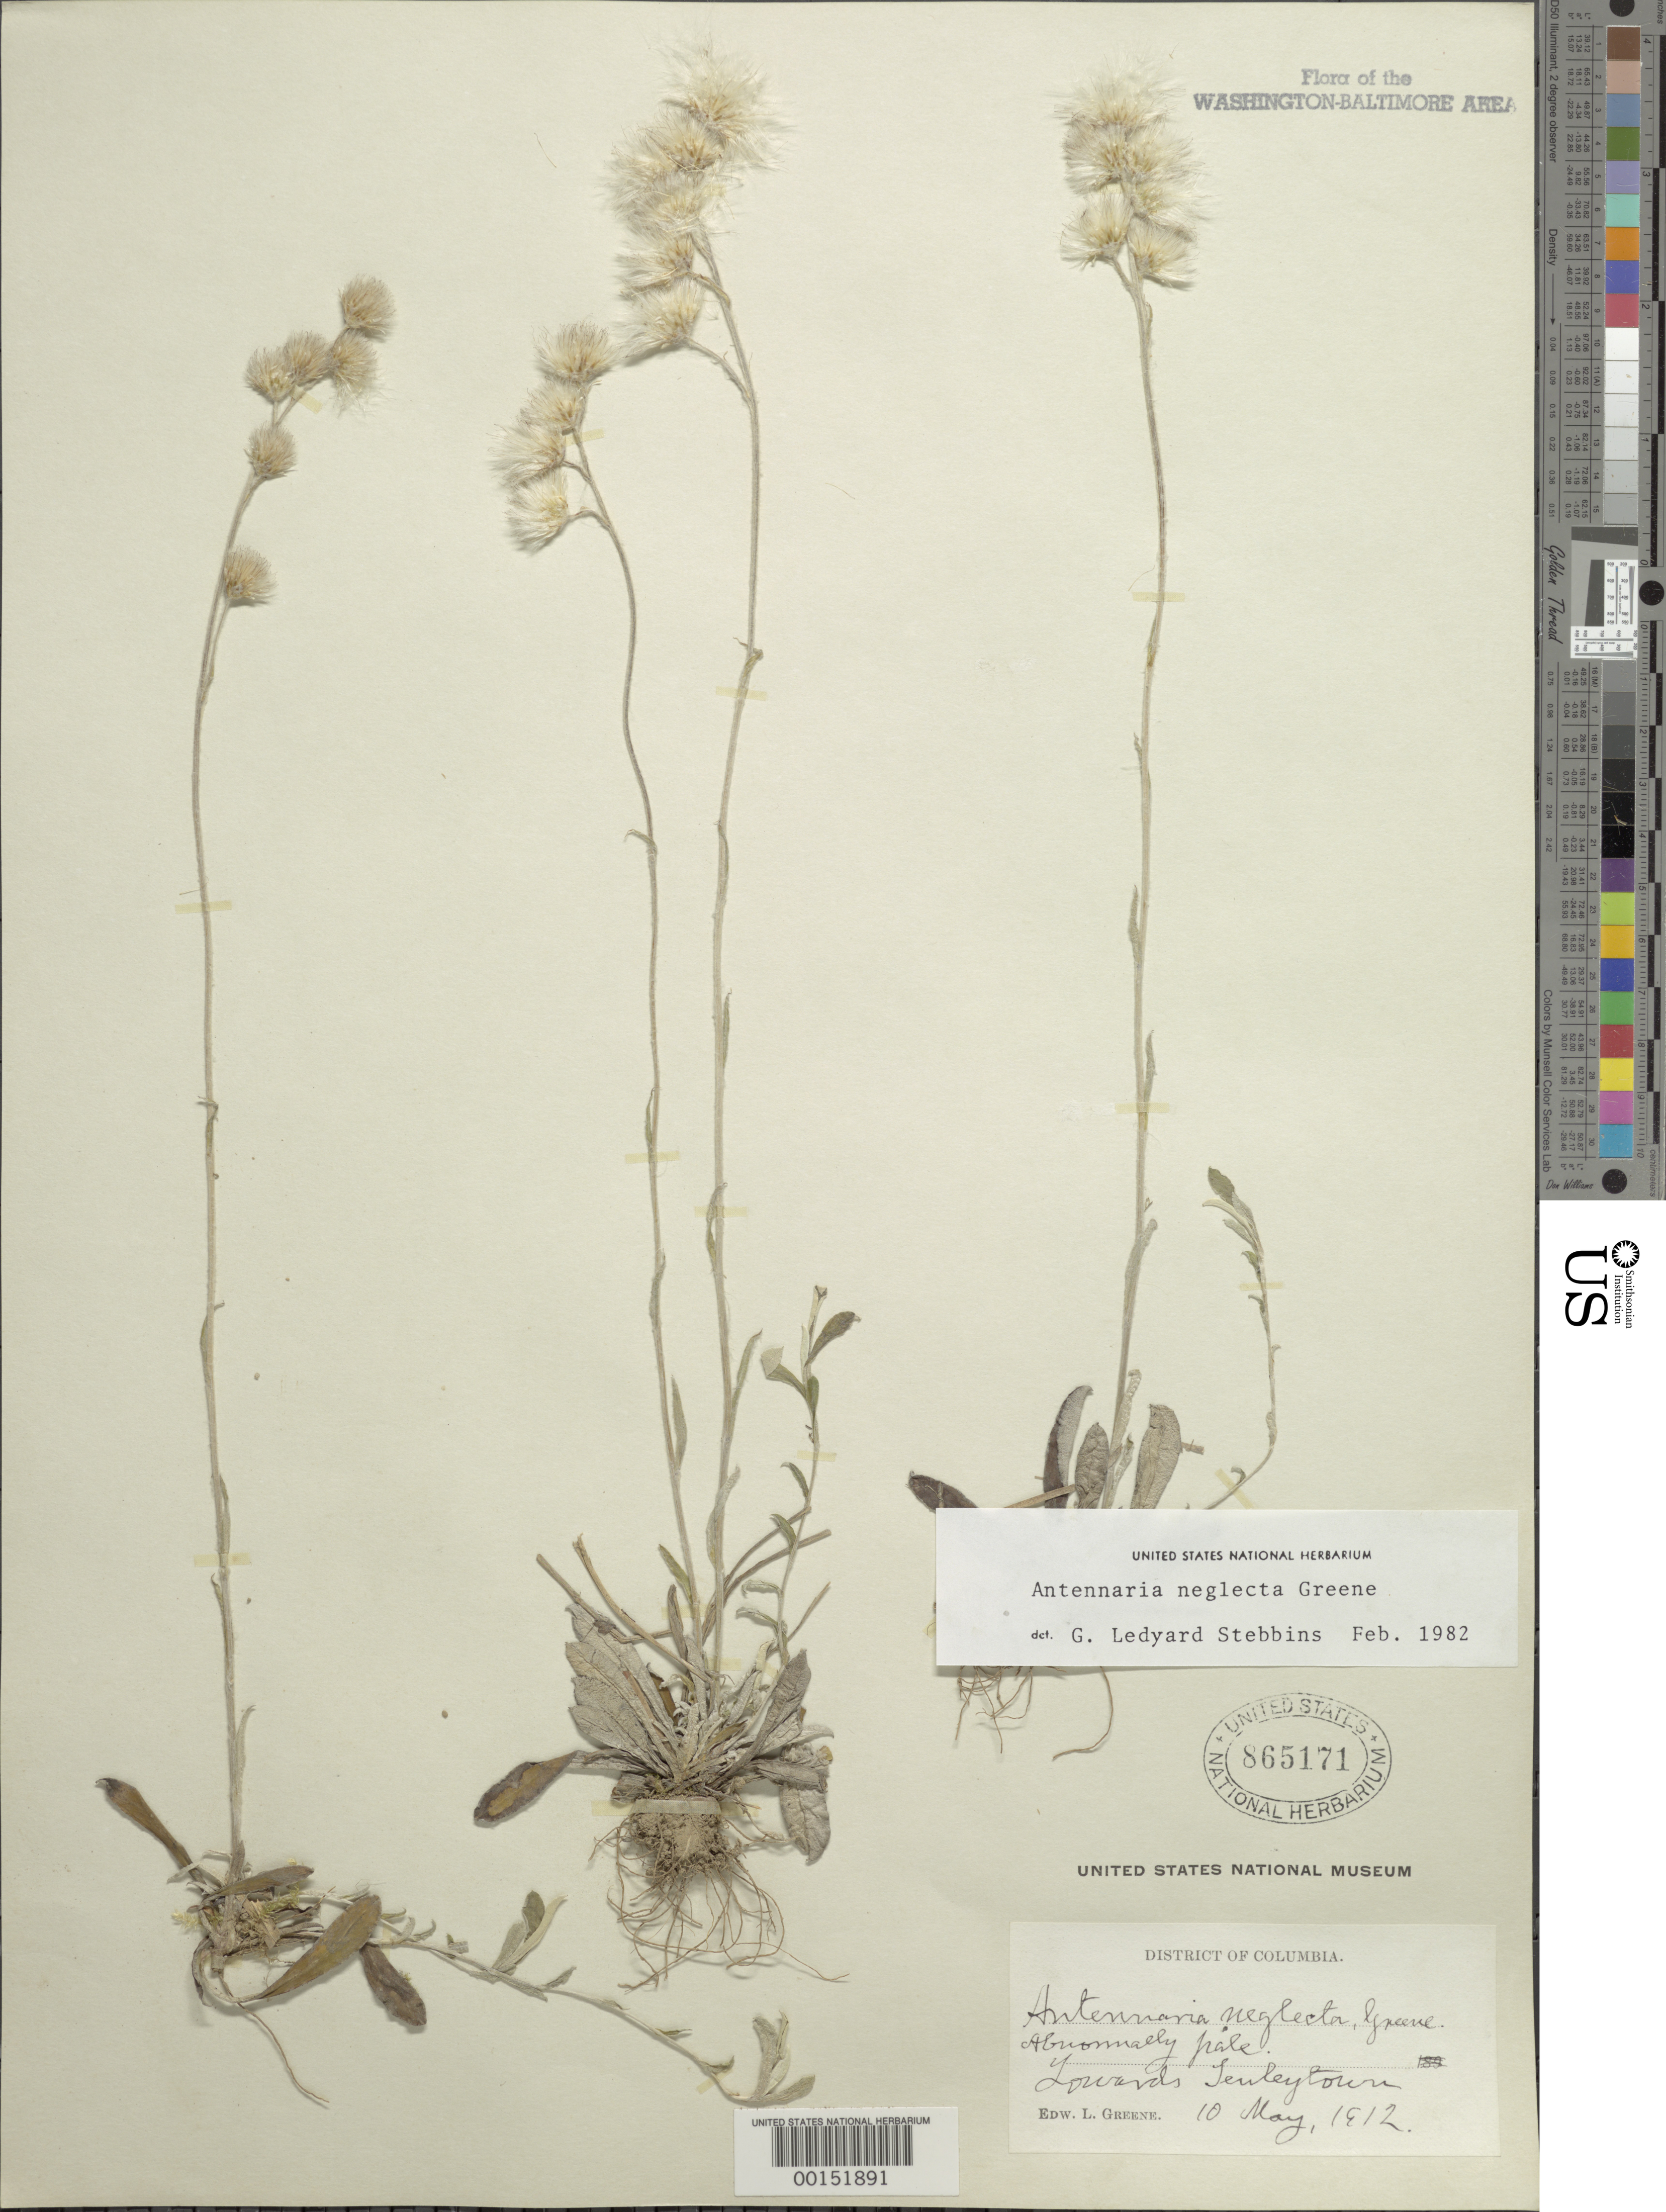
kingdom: Plantae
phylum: Tracheophyta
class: Magnoliopsida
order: Asterales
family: Asteraceae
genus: Antennaria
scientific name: Antennaria neglecta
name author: Greene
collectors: E. L. Greene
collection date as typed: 10 May 1912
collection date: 1912-05-10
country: United States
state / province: District of Columbia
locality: towards Tenleytown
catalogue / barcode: US 865171